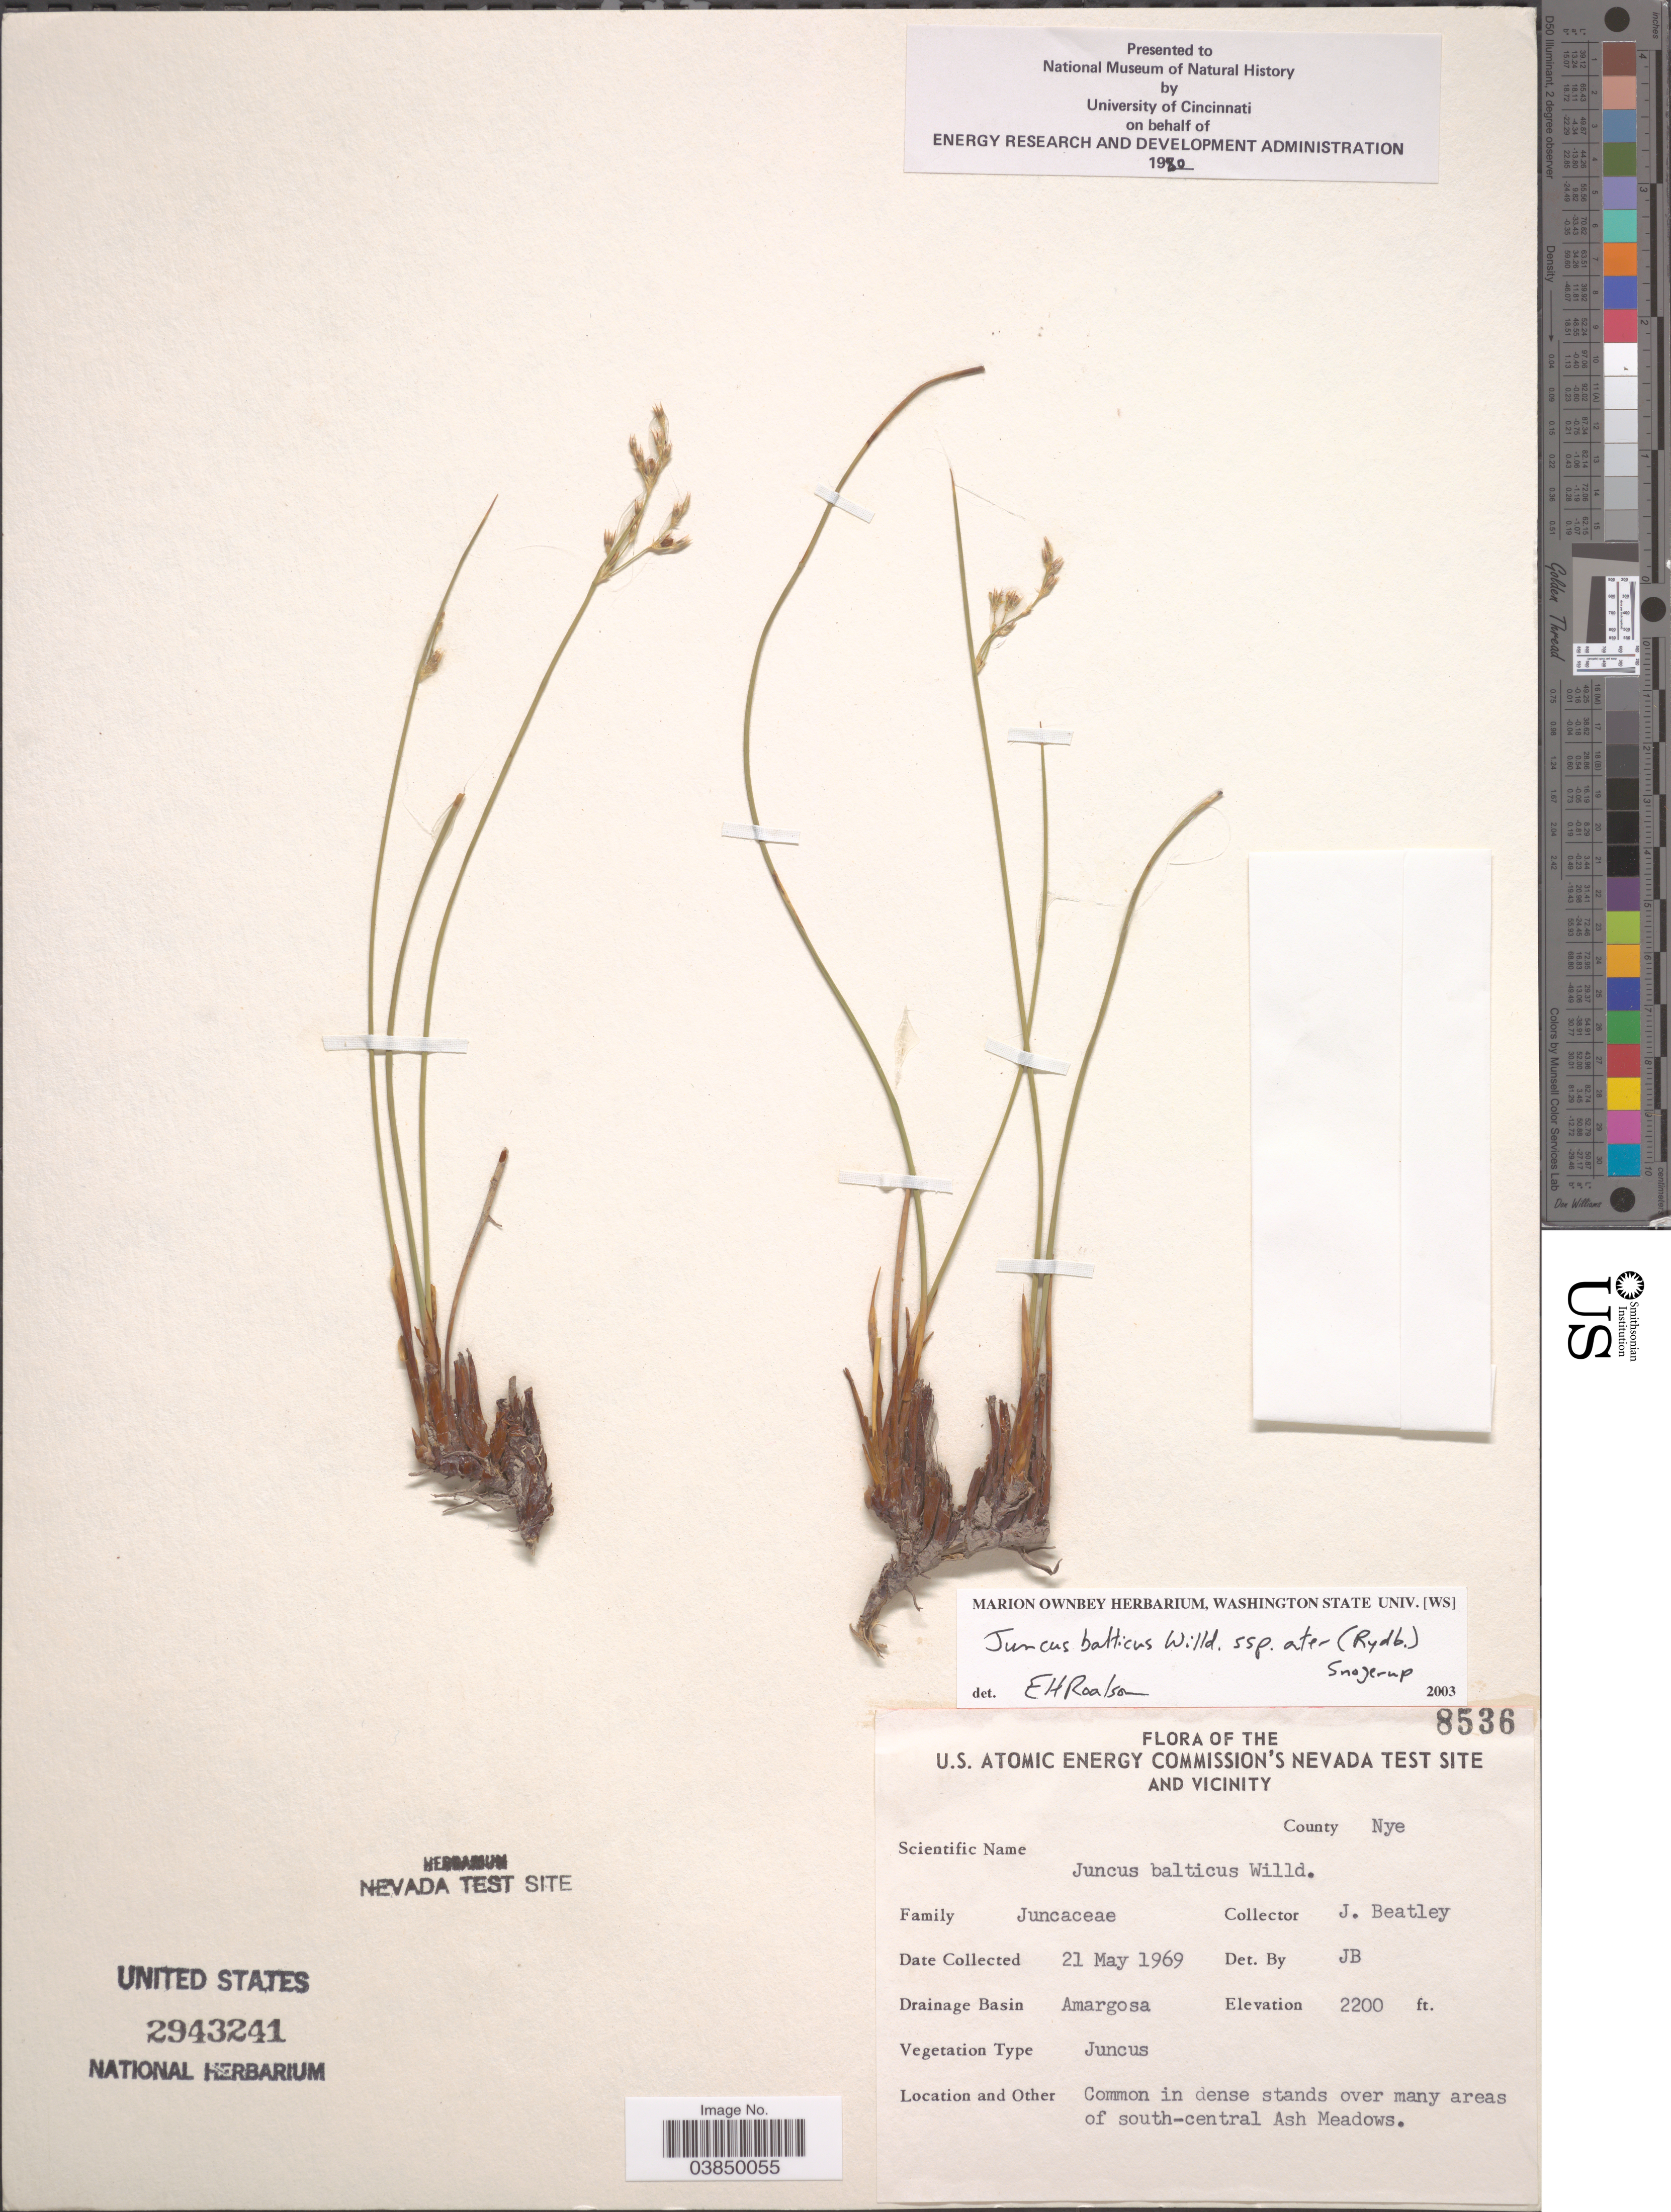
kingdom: Plantae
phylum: Tracheophyta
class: Liliopsida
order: Poales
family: Juncaceae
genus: Juncus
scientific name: Juncus balticus subsp. ater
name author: (Rydb.) Snogerup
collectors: J. C. Beatley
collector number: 8536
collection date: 1969-05-21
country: United States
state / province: Nevada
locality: The U.S. Atomic Energy Commission's Nevada Test Site and Vicinity. County Nye. Drainage Basin. Amargosa. South-central Ash Meadows.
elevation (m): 671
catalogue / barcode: US 2943241